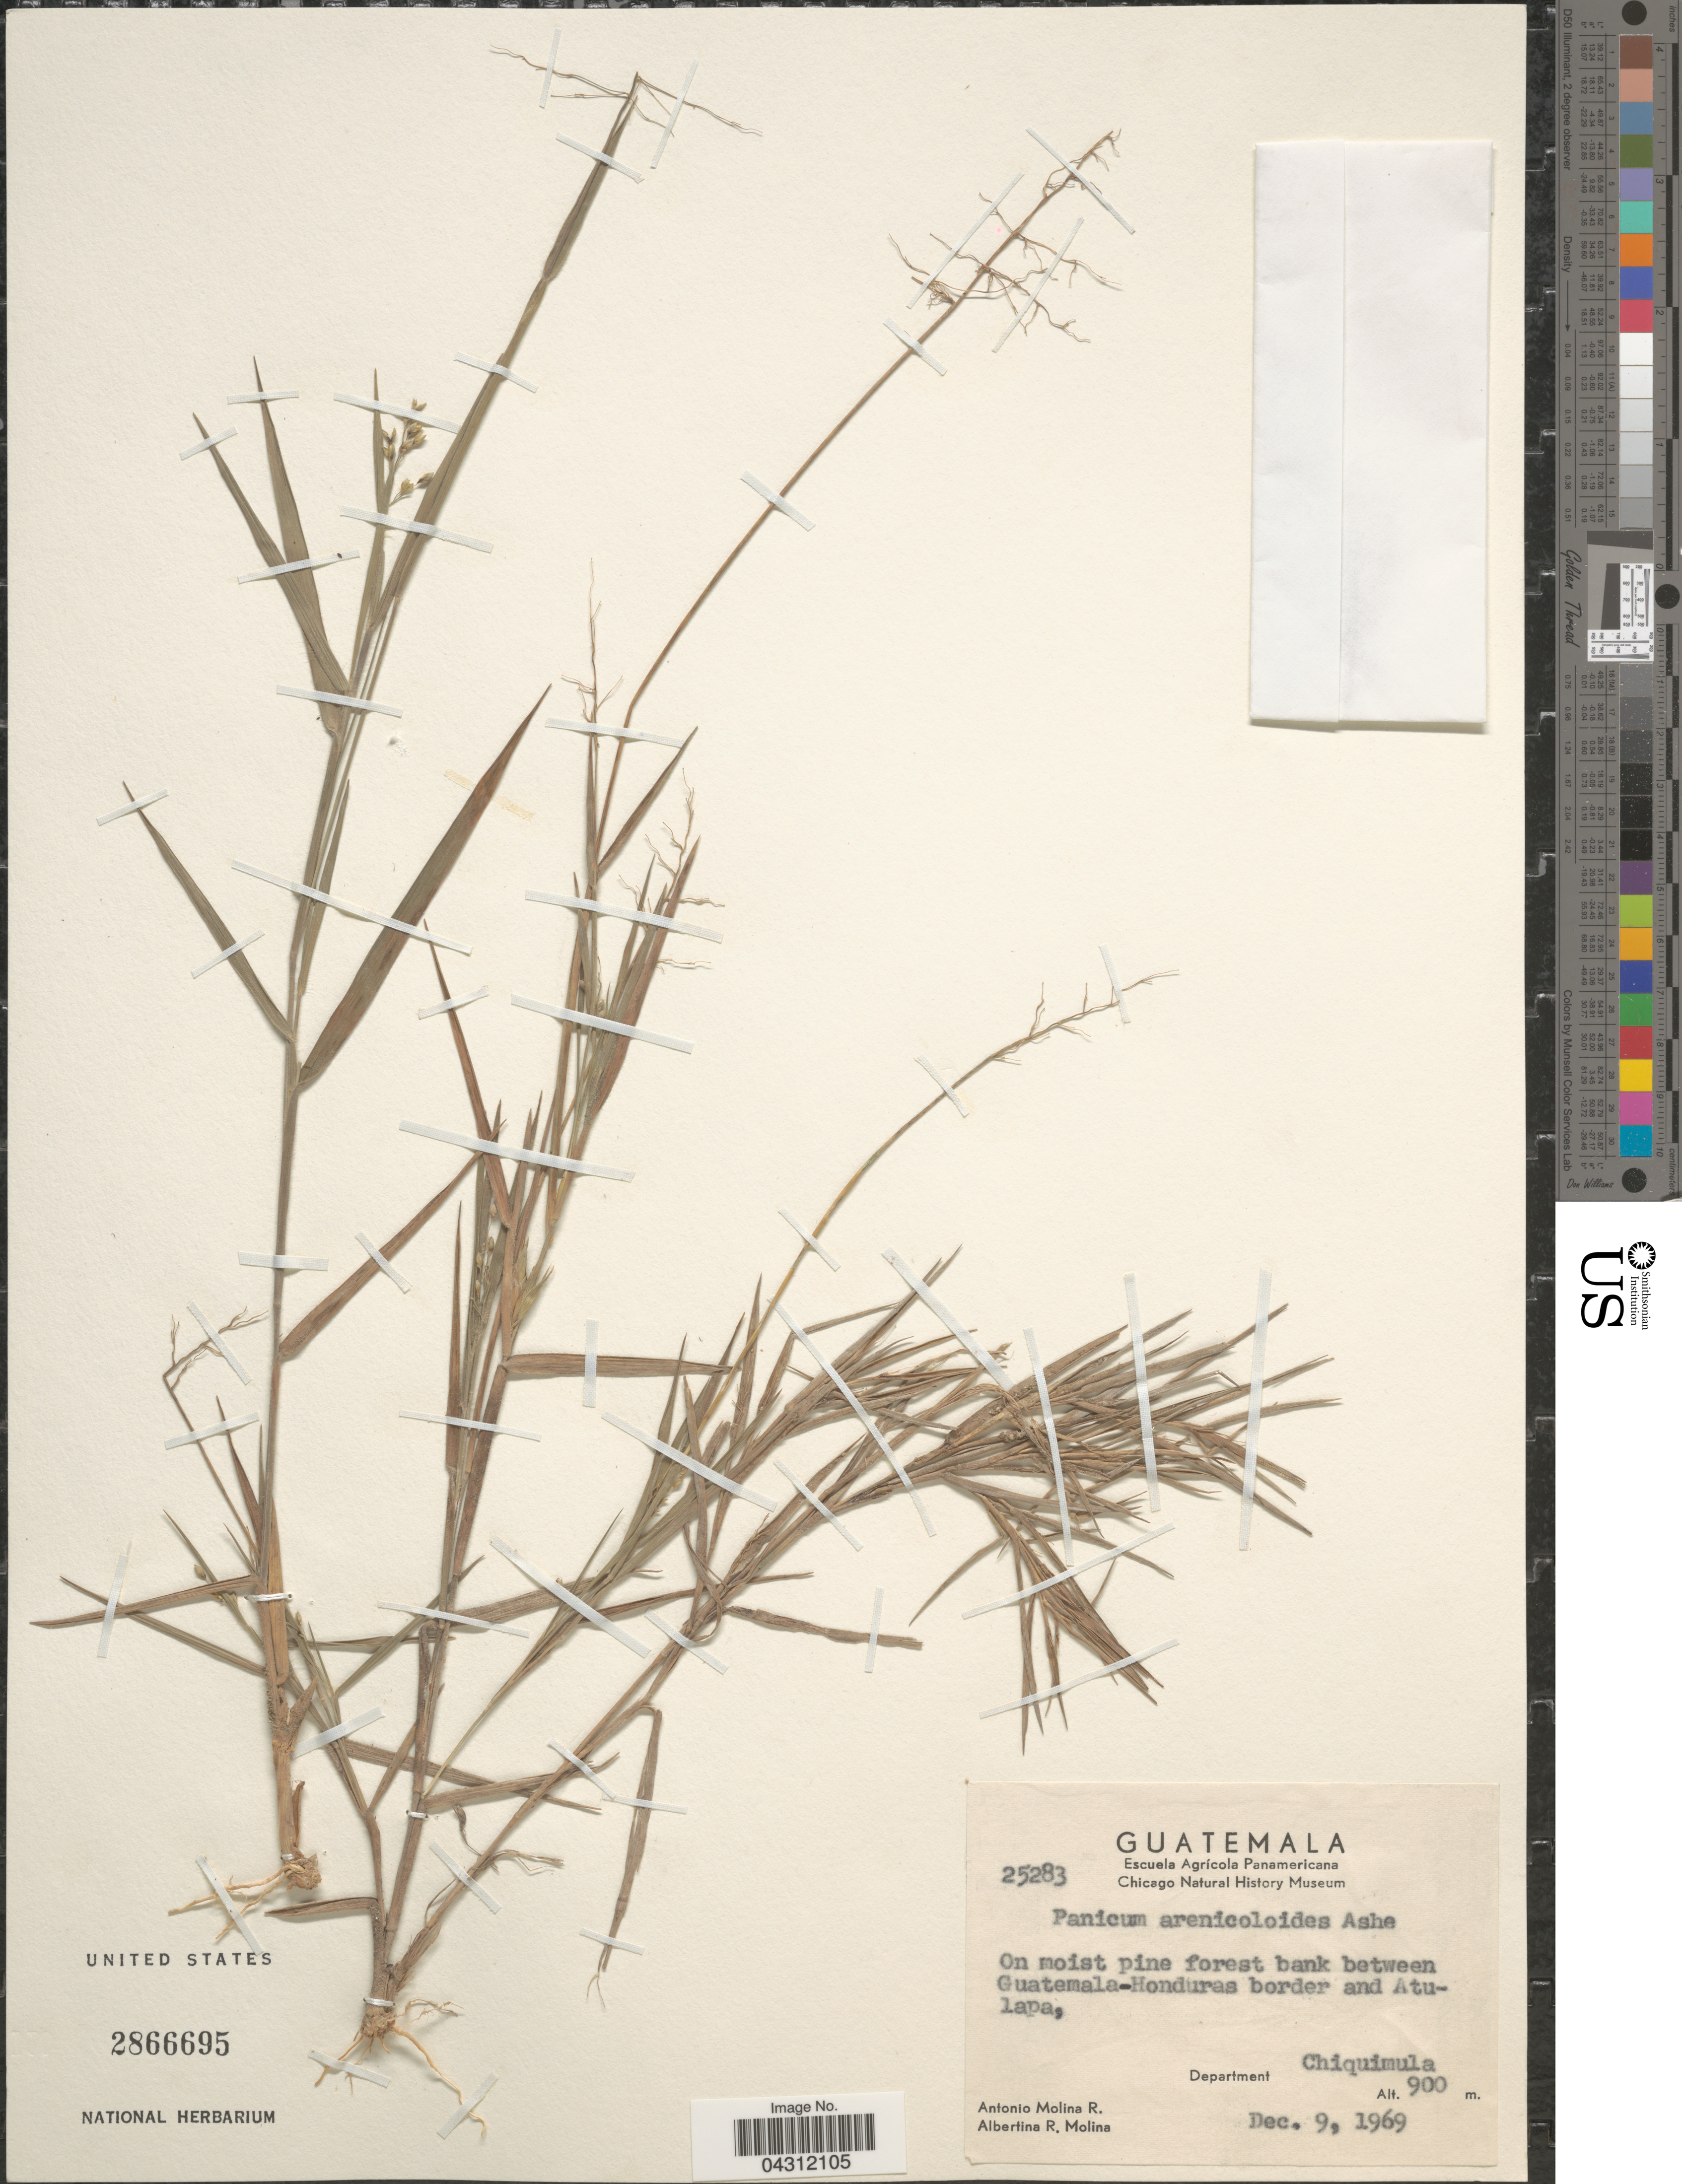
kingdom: Plantae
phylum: Tracheophyta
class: Liliopsida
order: Poales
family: Poaceae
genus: Dichanthelium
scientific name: Dichanthelium aciculare var. ramosum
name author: (Griseb.) Davidse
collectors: A. Molina R. & A. R. Molina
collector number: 25283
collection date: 1969-12-09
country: Guatemala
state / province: Chiquimula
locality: On moist pine forest bank between Guatemala-Honduras border and Atulapa, Department Chiquimula.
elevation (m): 900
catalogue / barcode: US 2866695